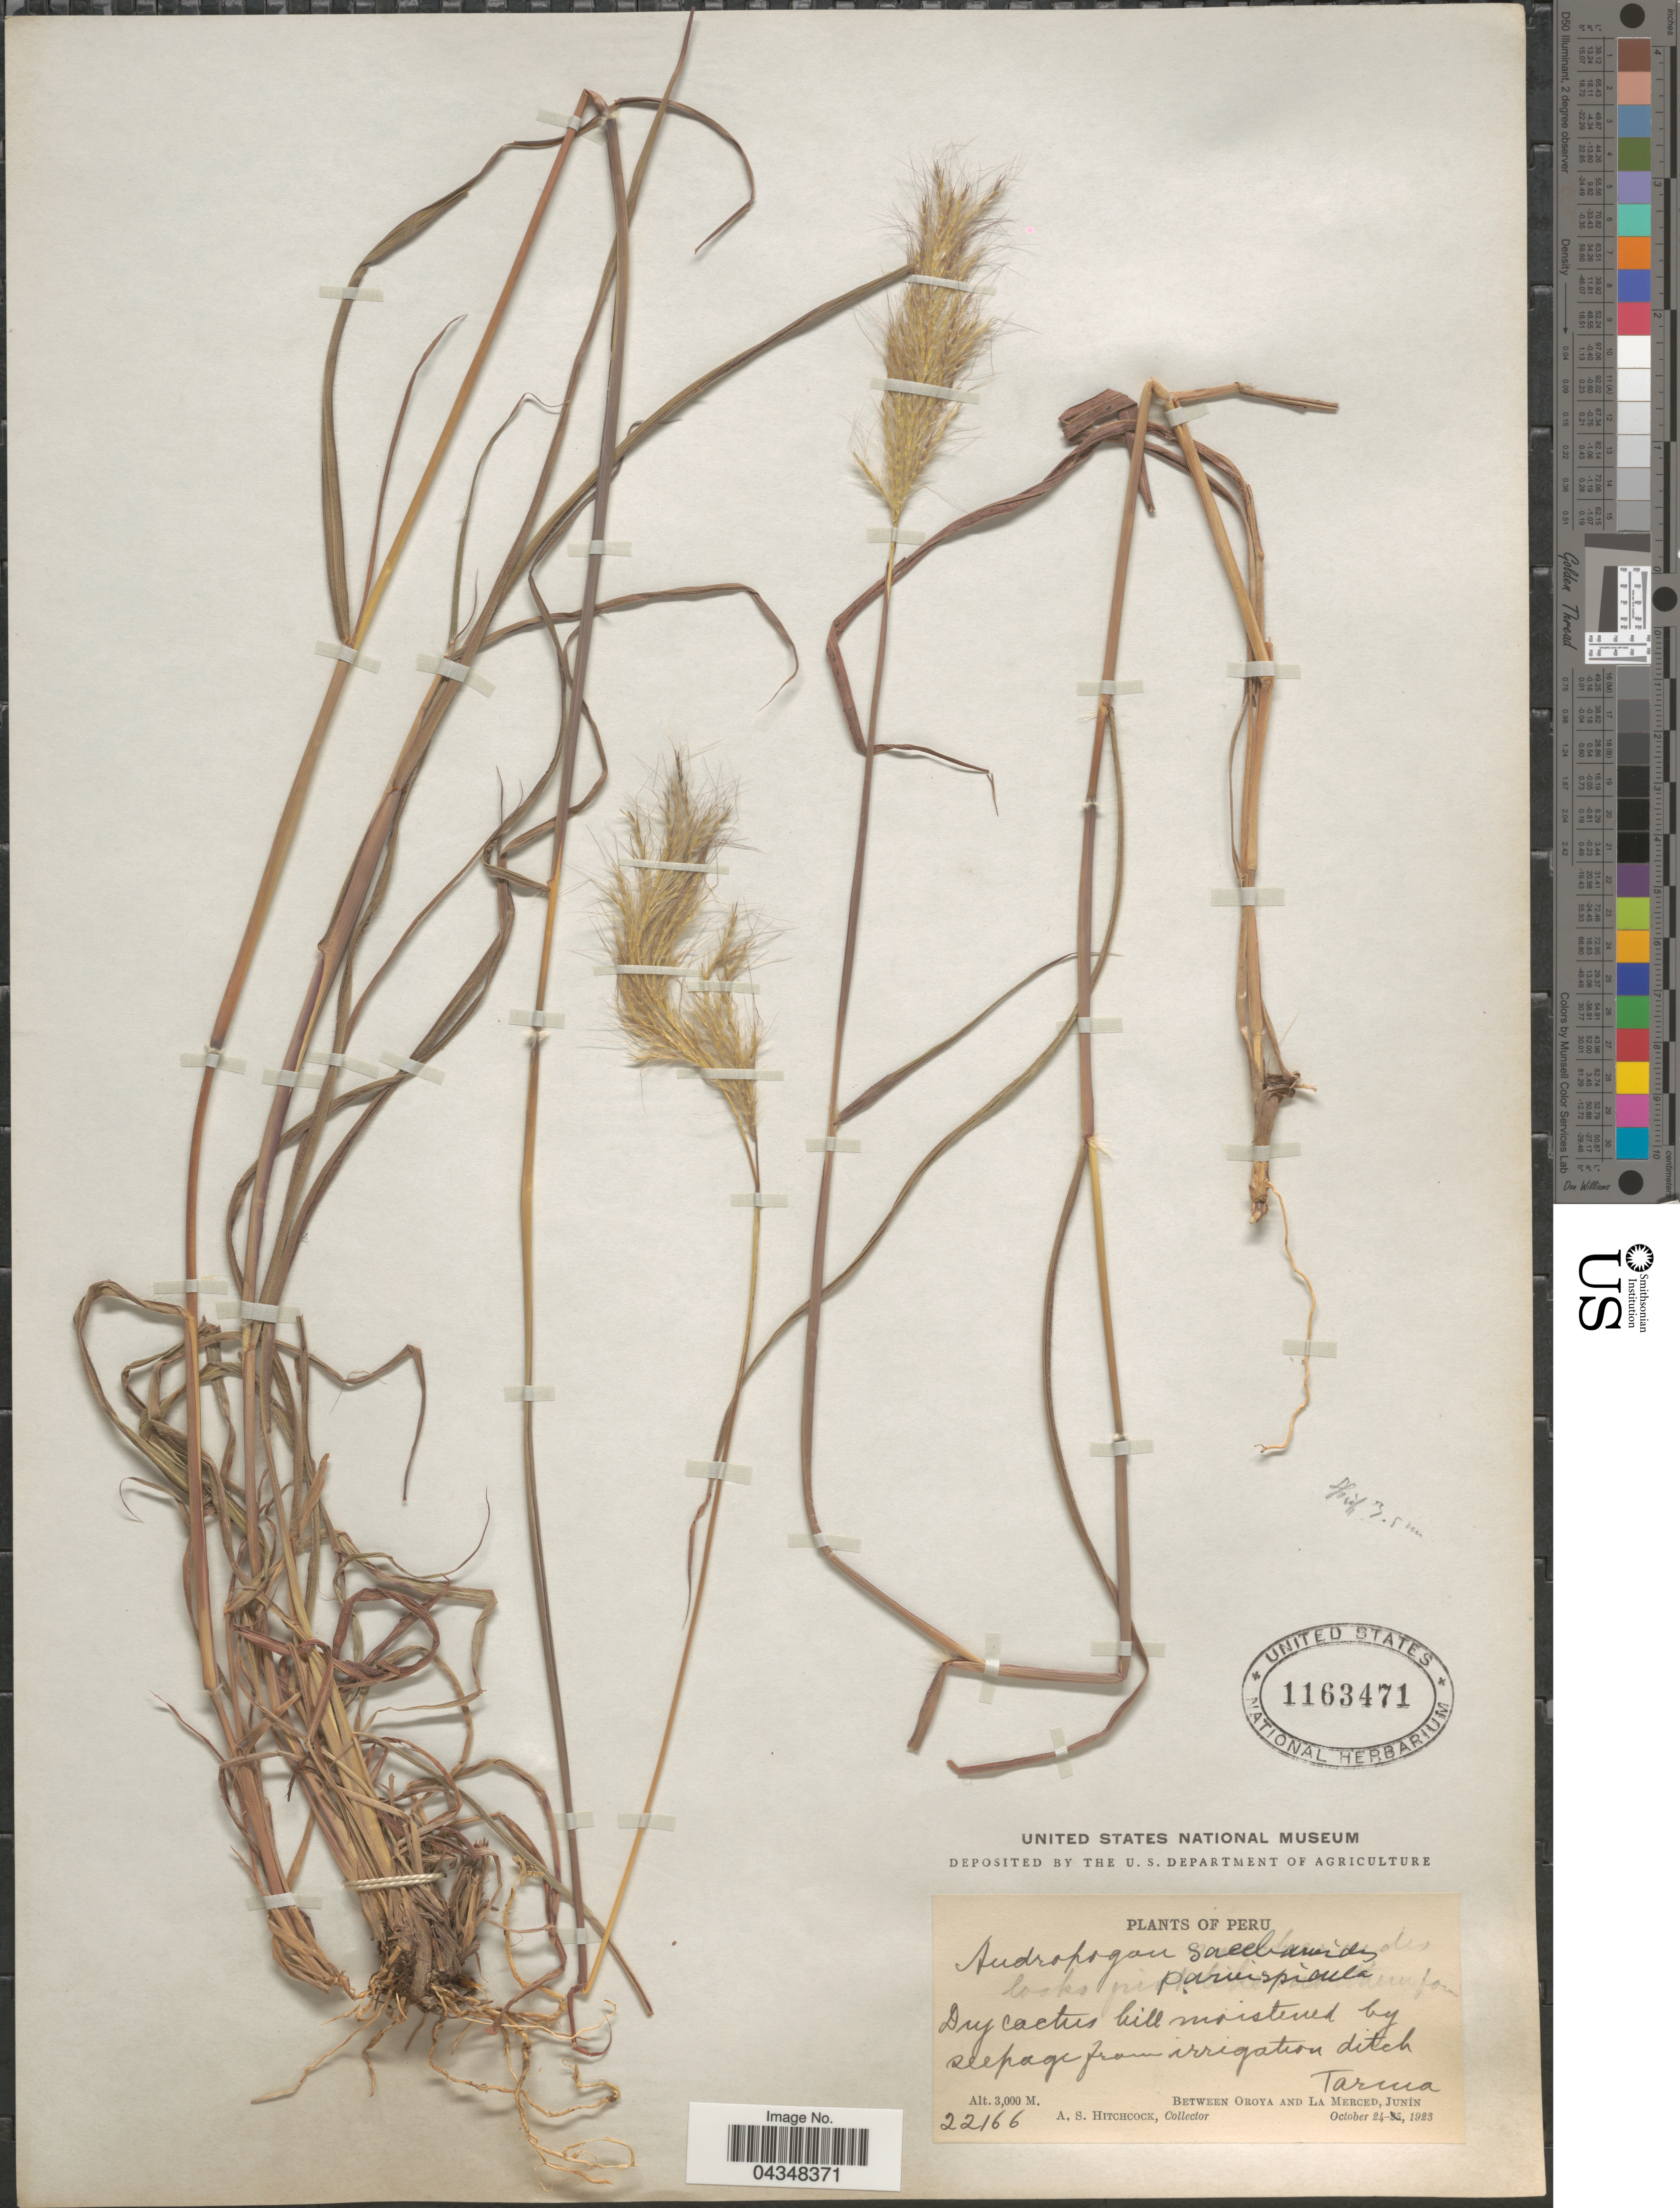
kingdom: Plantae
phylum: Tracheophyta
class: Liliopsida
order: Poales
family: Poaceae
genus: Bothriochloa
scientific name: Bothriochloa saccharoides var. parvispicula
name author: (Hitchc.) Tovar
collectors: A. S. Hitchcock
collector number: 22166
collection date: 1923-10-24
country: Peru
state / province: Junín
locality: Tarma. Between Oroya and La Merced.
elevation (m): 3000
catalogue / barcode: US 1163471